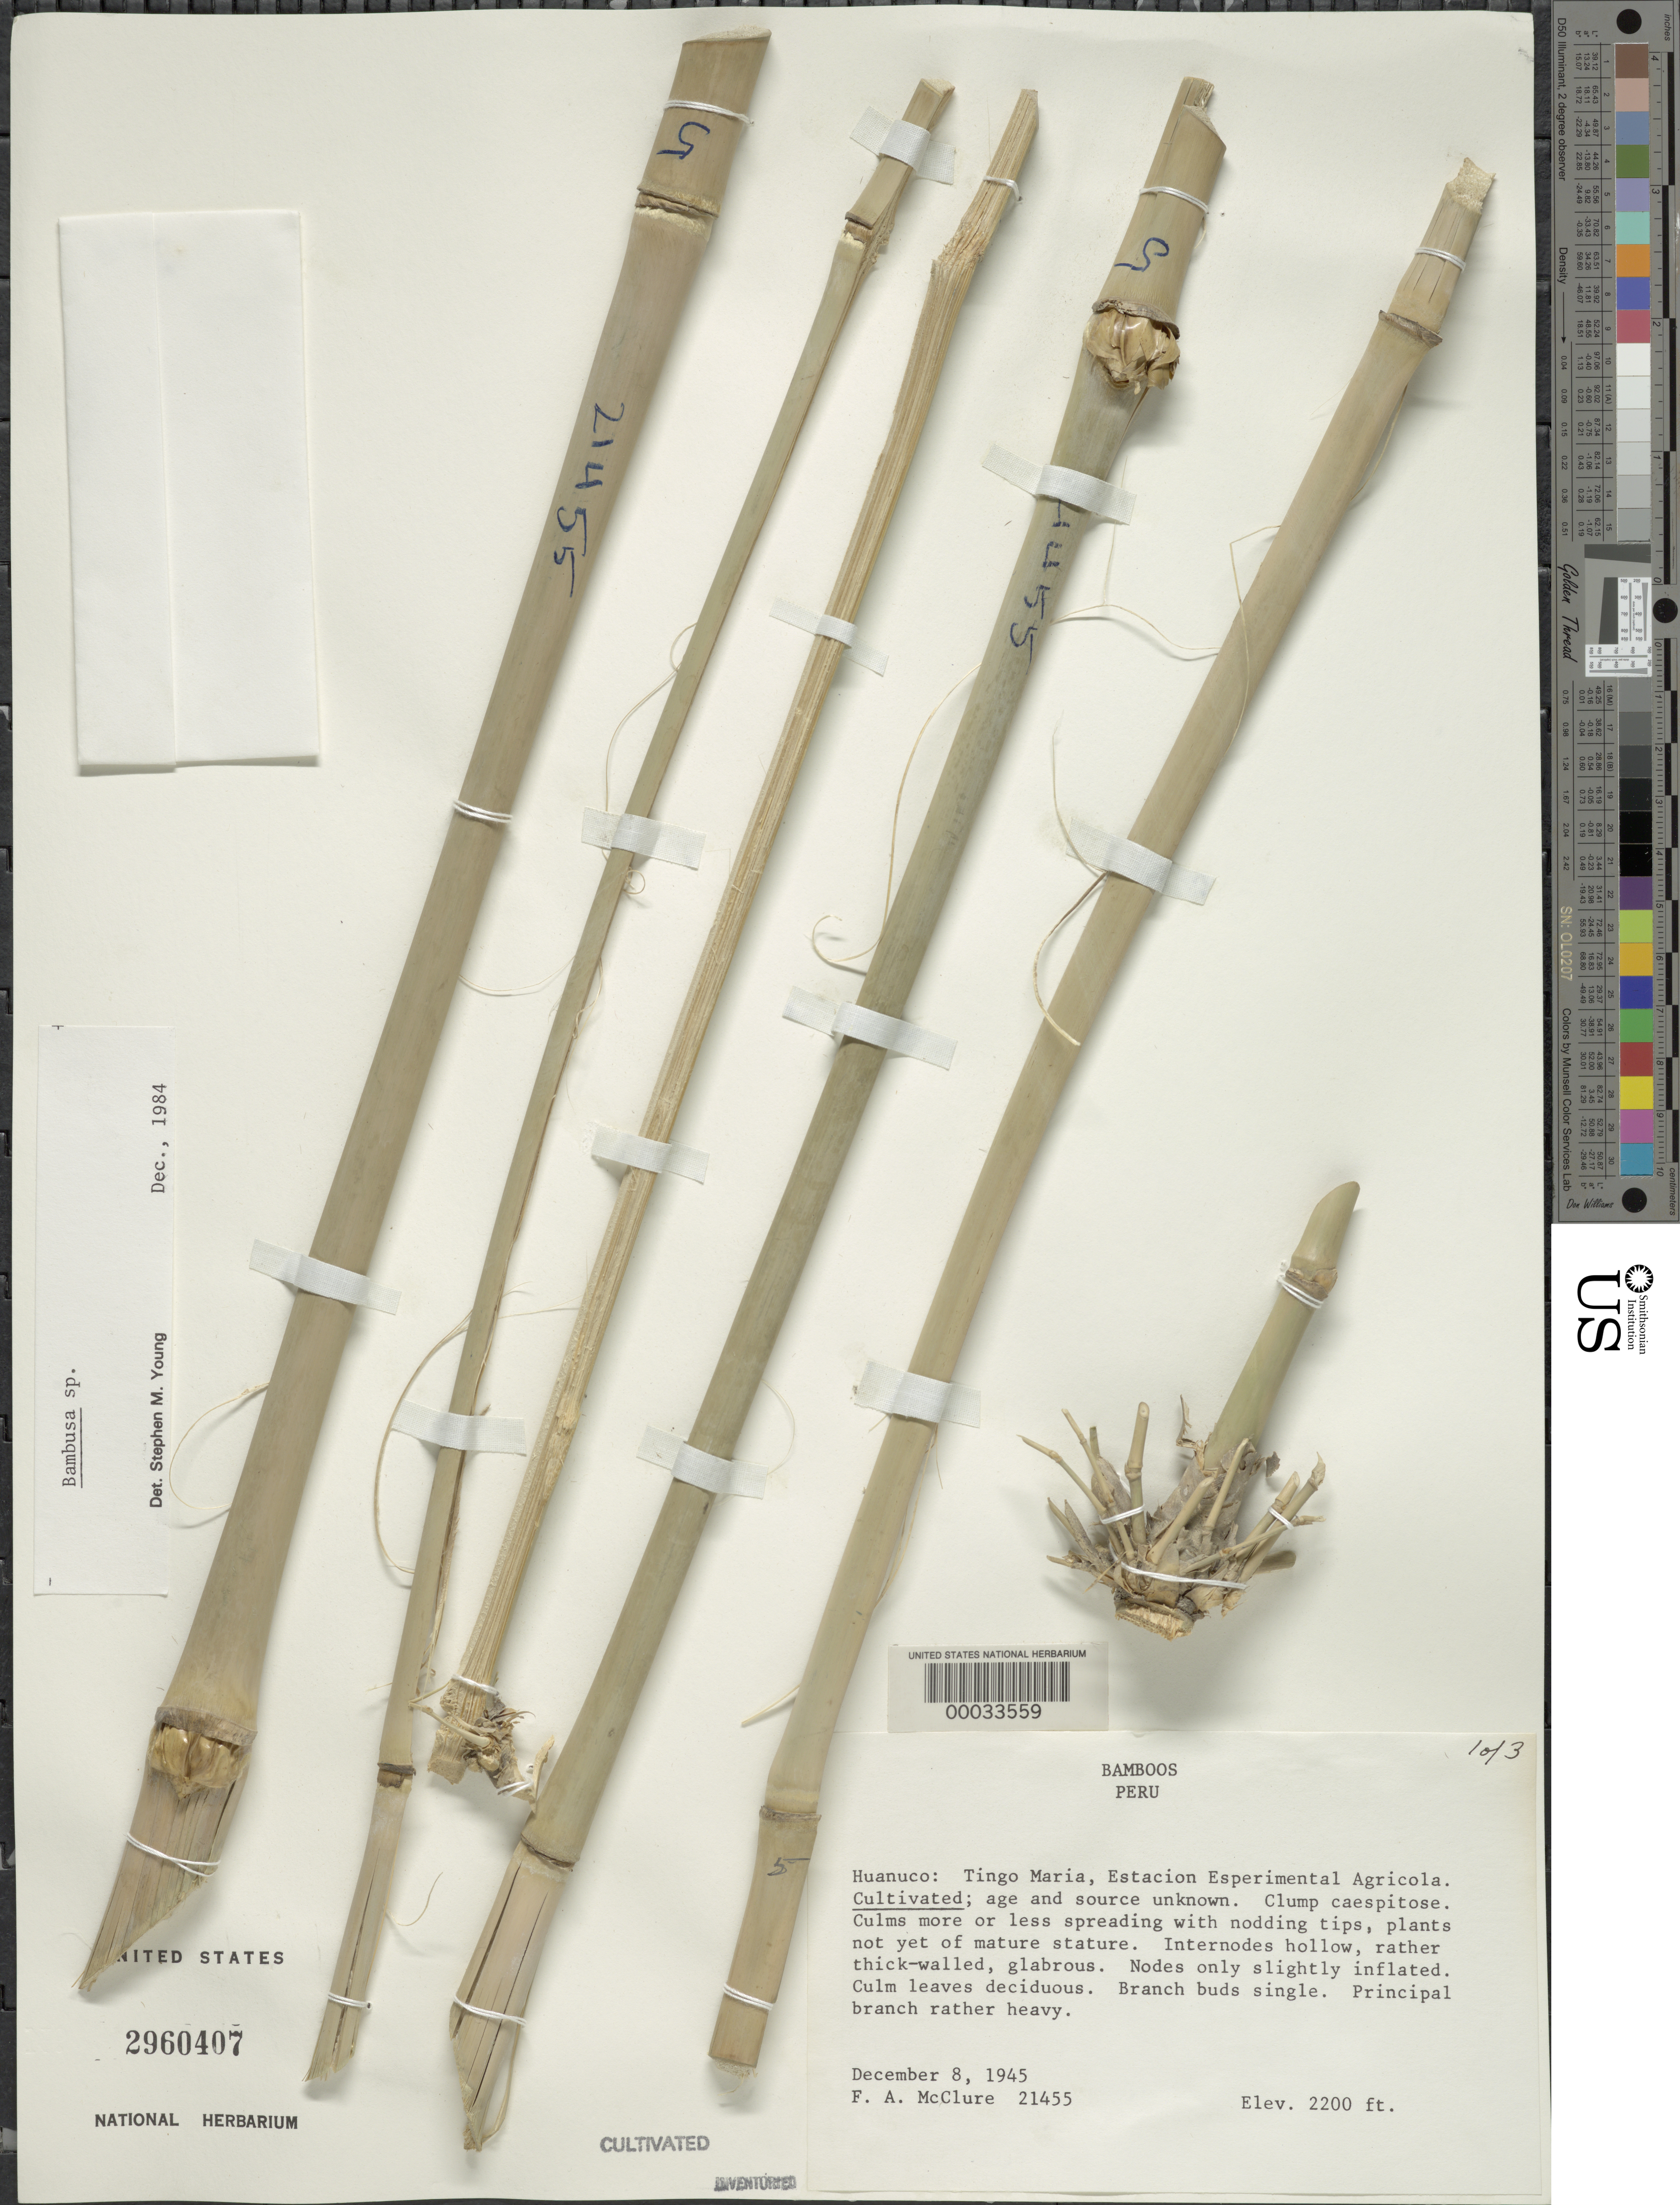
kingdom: Plantae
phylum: Tracheophyta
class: Liliopsida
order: Poales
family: Poaceae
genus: Bambusa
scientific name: Bambusa sp.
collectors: F. A. McClure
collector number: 21455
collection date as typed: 08 Dec 1945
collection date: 1945-12-08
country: Peru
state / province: Huánuco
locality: Estación Experimental Agrícola Tingo María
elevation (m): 671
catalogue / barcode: US 2960407